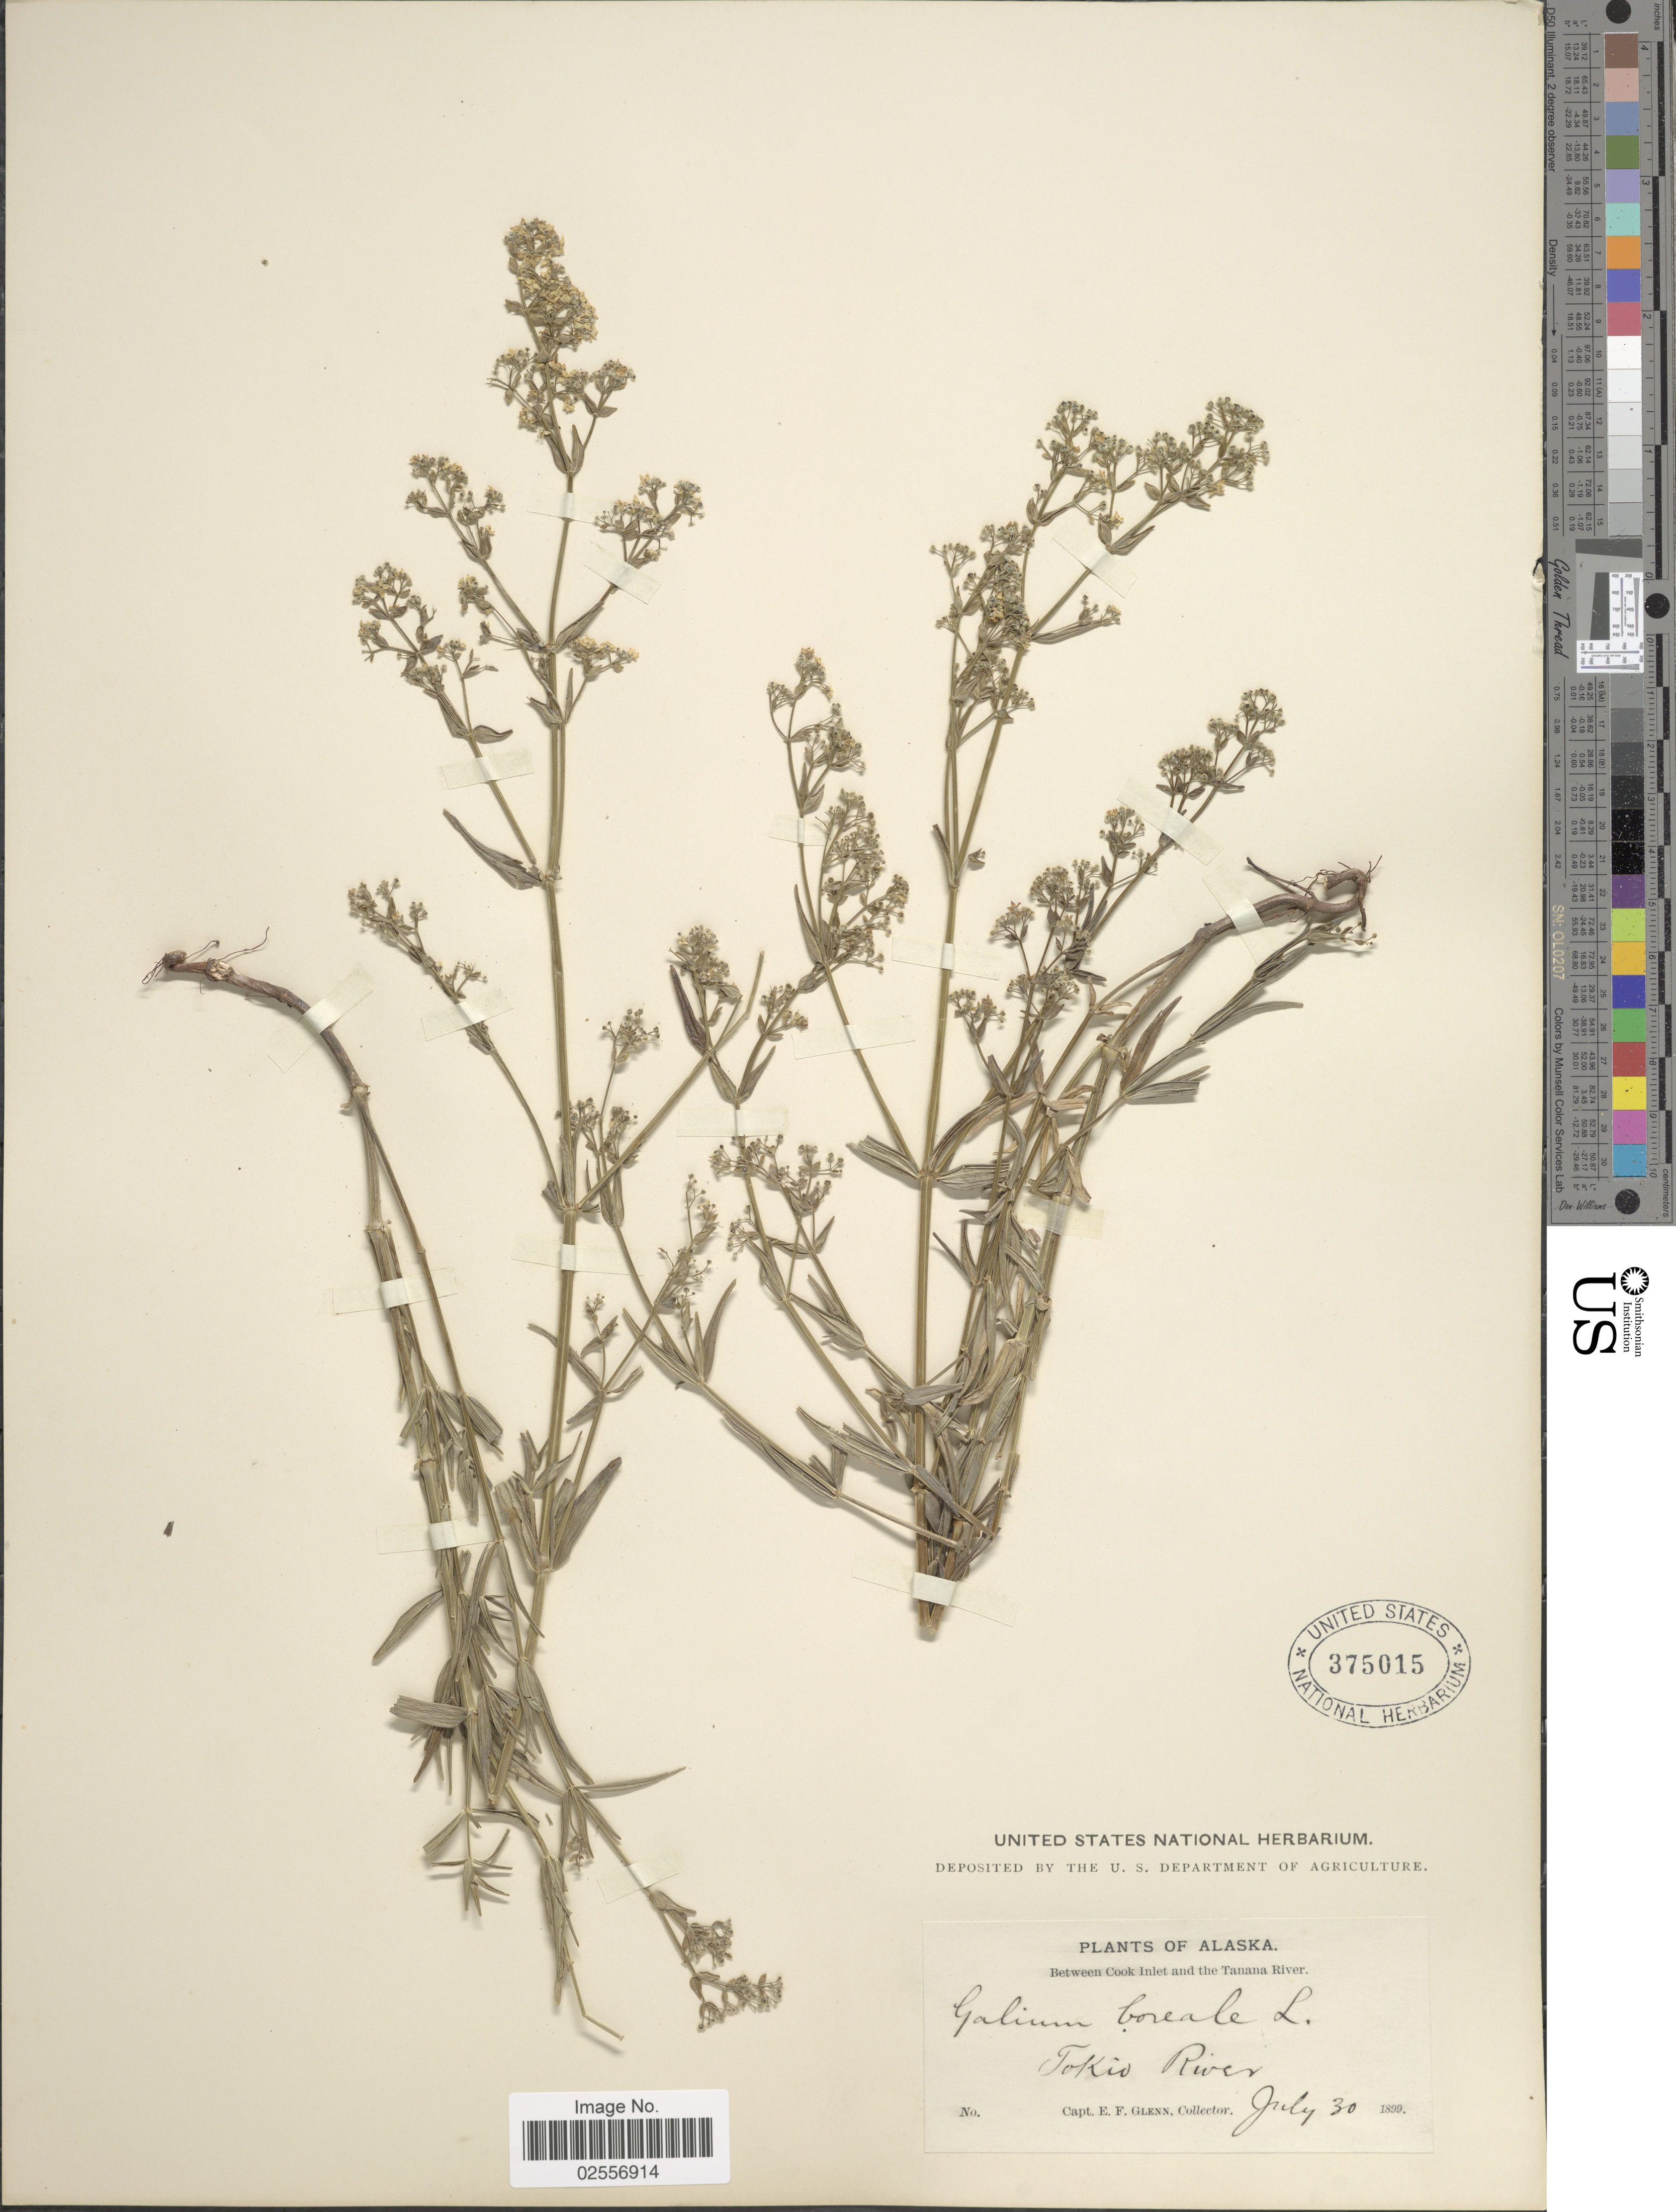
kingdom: Plantae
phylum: Tracheophyta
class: Magnoliopsida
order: Gentianales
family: Rubiaceae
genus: Galium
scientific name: Galium boreale L.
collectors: E. Glenn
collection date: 1899-07-30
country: United States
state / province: Alaska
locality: Between Cook Inlet and the Tanana River, Tokio River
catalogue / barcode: US 375015